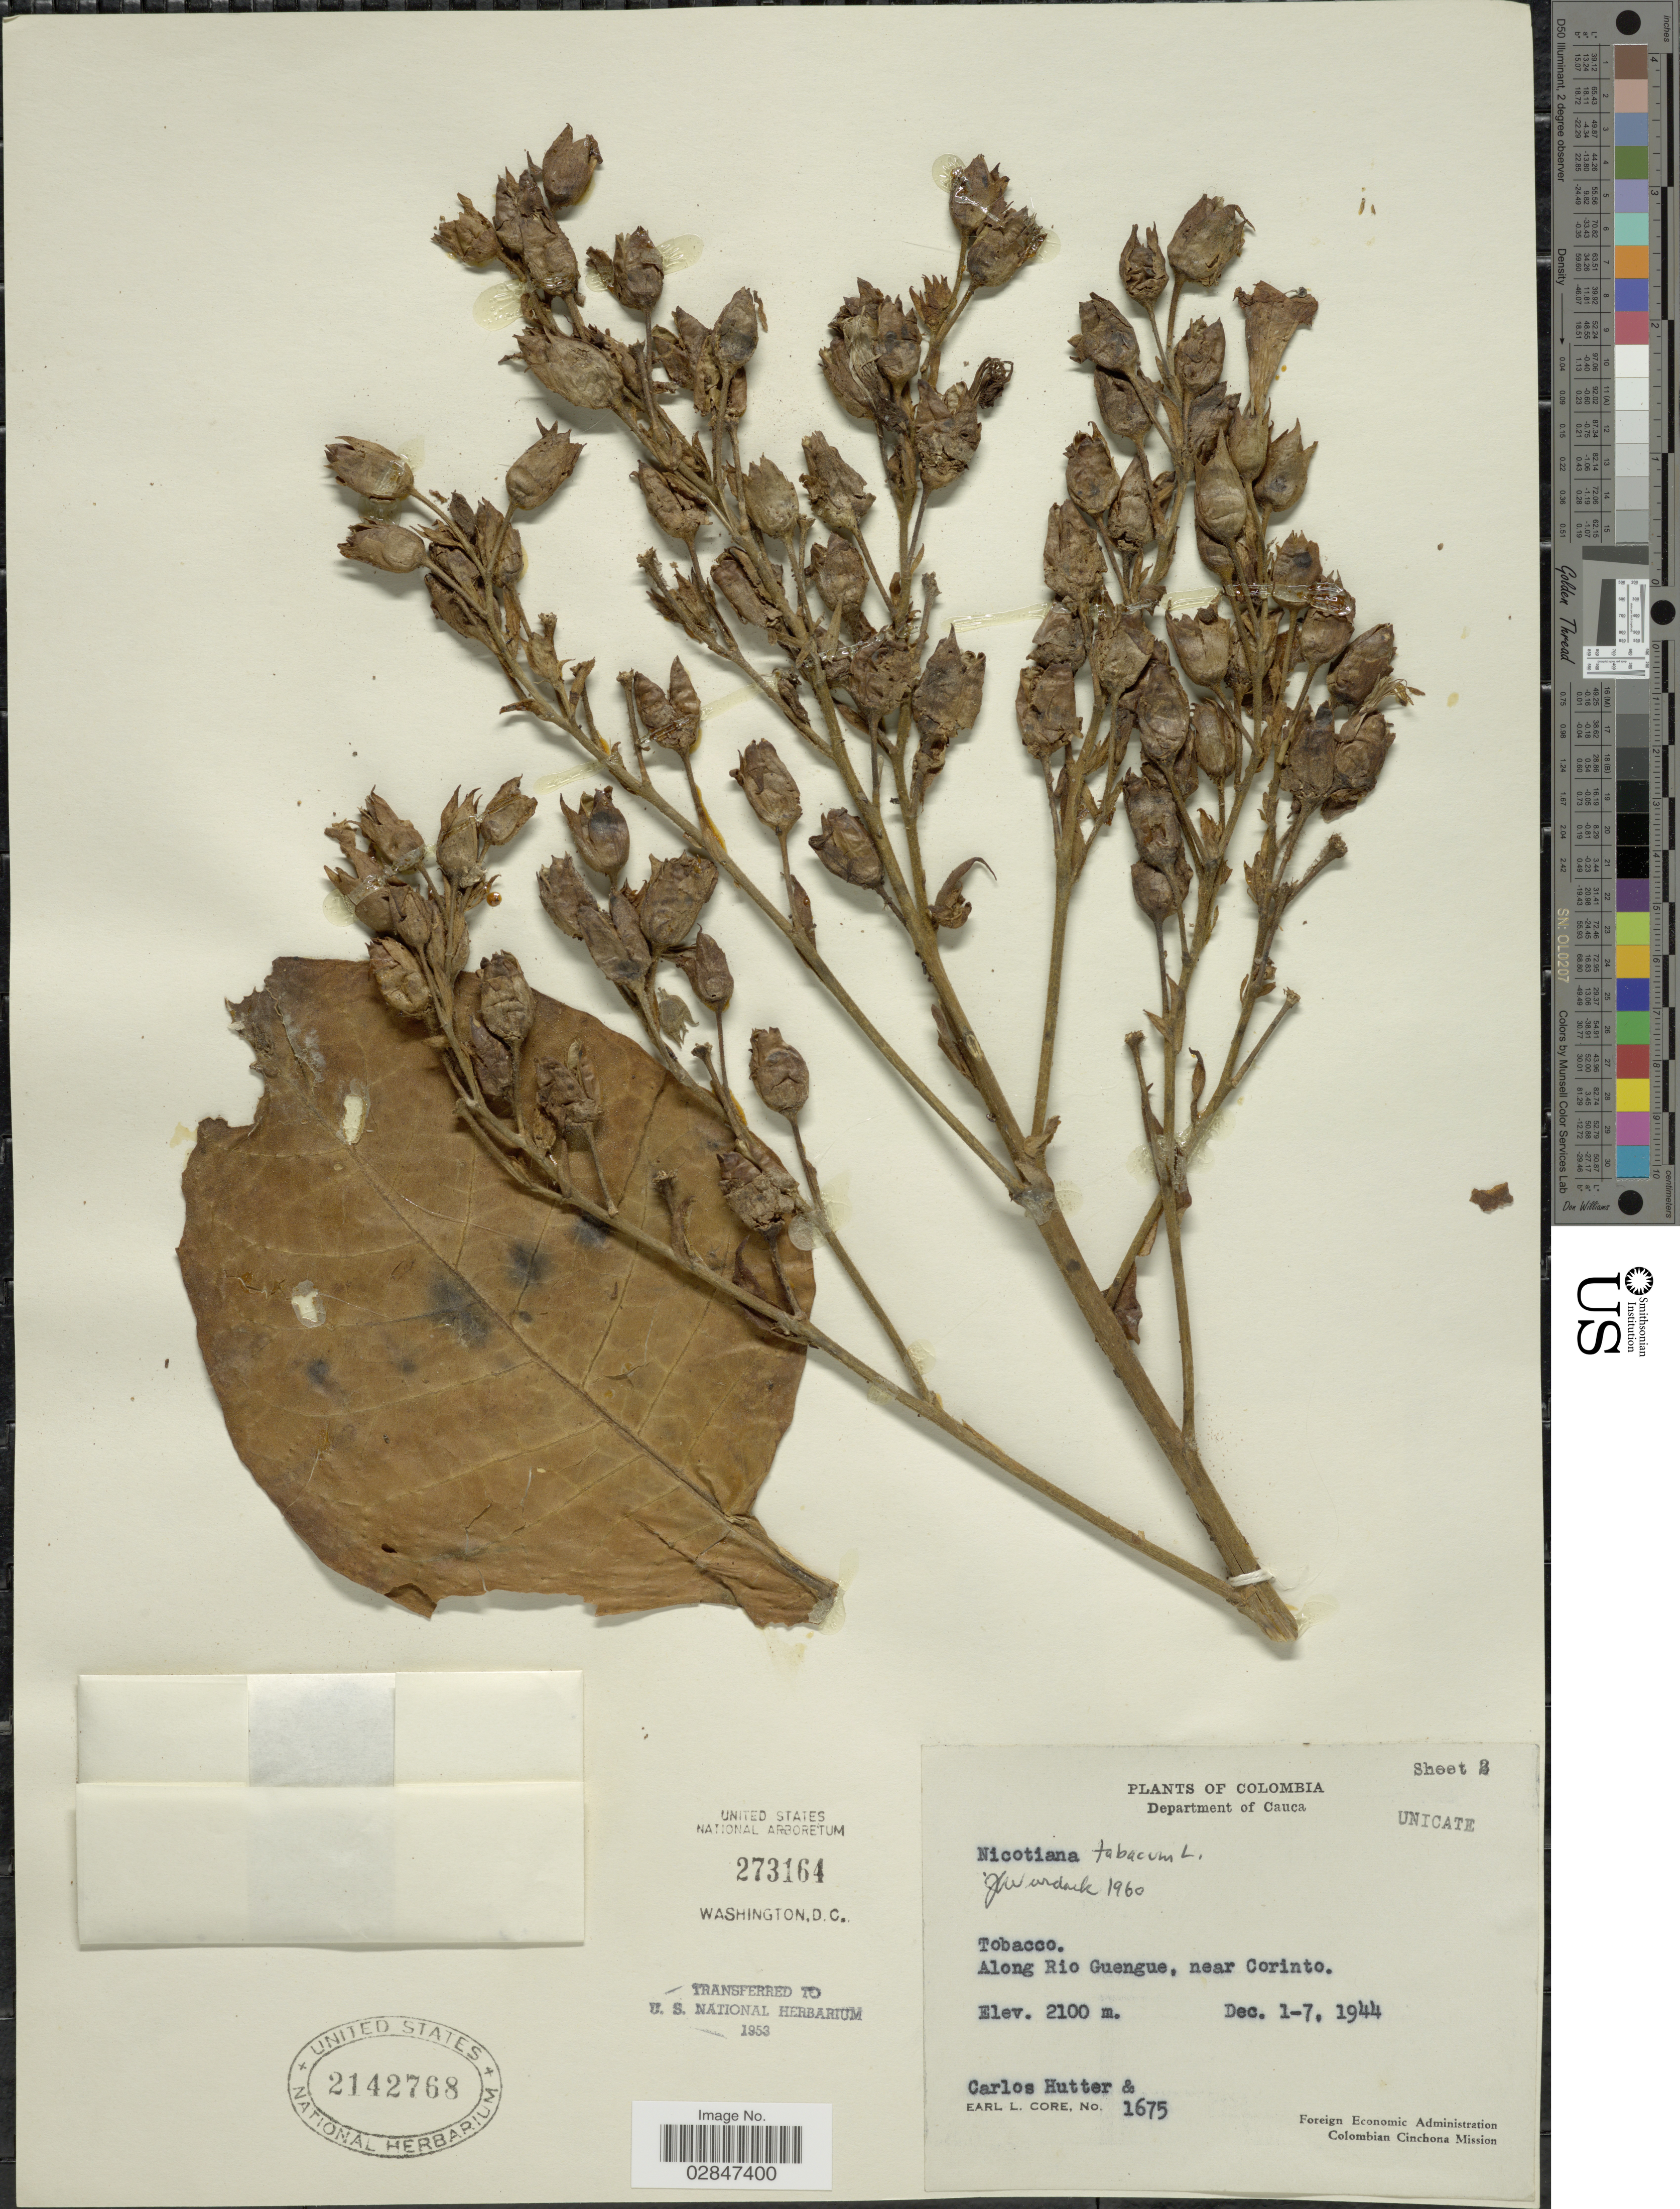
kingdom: Plantae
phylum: Tracheophyta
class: Magnoliopsida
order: Solanales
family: Solanaceae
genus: Nicotiana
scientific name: Nicotiana tabacum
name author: L.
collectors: C. Hutter & E. L. Core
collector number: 1675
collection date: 1944-12-01/1944-12-07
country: Colombia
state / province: Cauca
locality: Department of Cauca, Tobacco, Along Rio Guengue, near Corinto.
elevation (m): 2100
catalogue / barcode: US 2142768